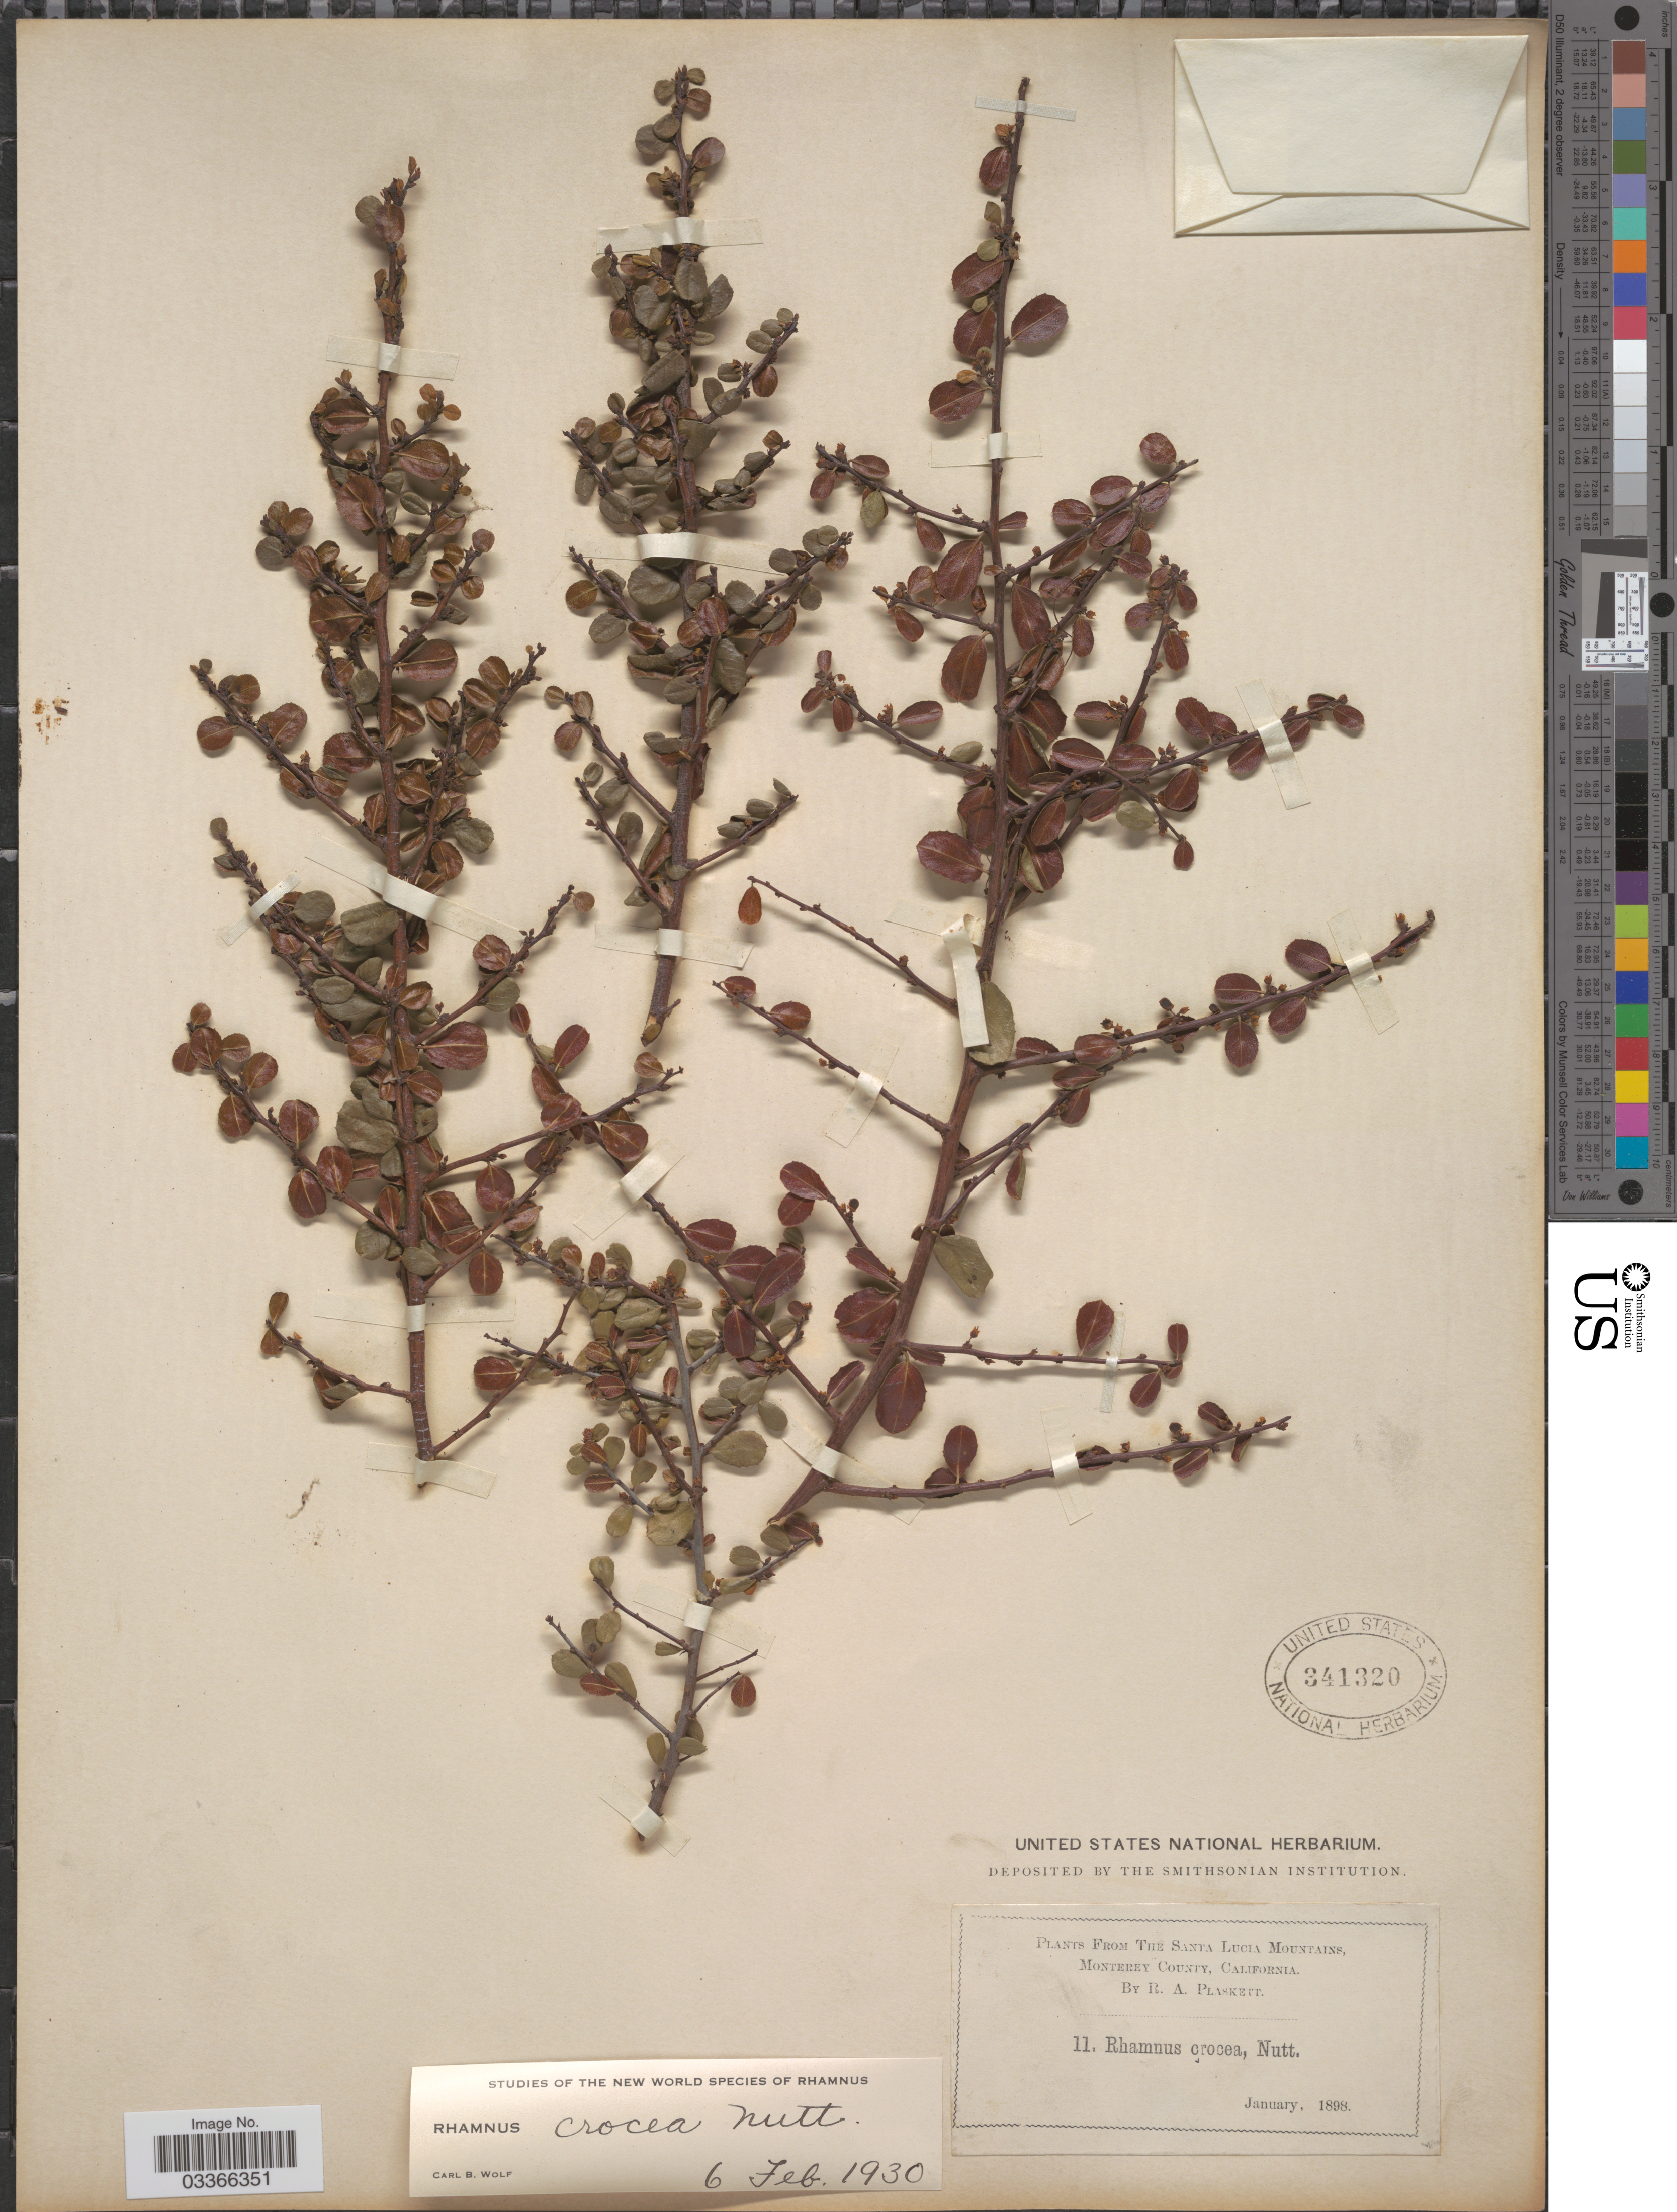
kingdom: Plantae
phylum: Tracheophyta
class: Magnoliopsida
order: Rosales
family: Rhamnaceae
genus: Rhamnus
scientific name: Rhamnus crocea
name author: Nutt.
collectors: R. Plaskett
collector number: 11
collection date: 1898-01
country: United States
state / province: California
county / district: Monterey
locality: The Santa Lucia Mountains, Monterey County.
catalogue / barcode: US 341320